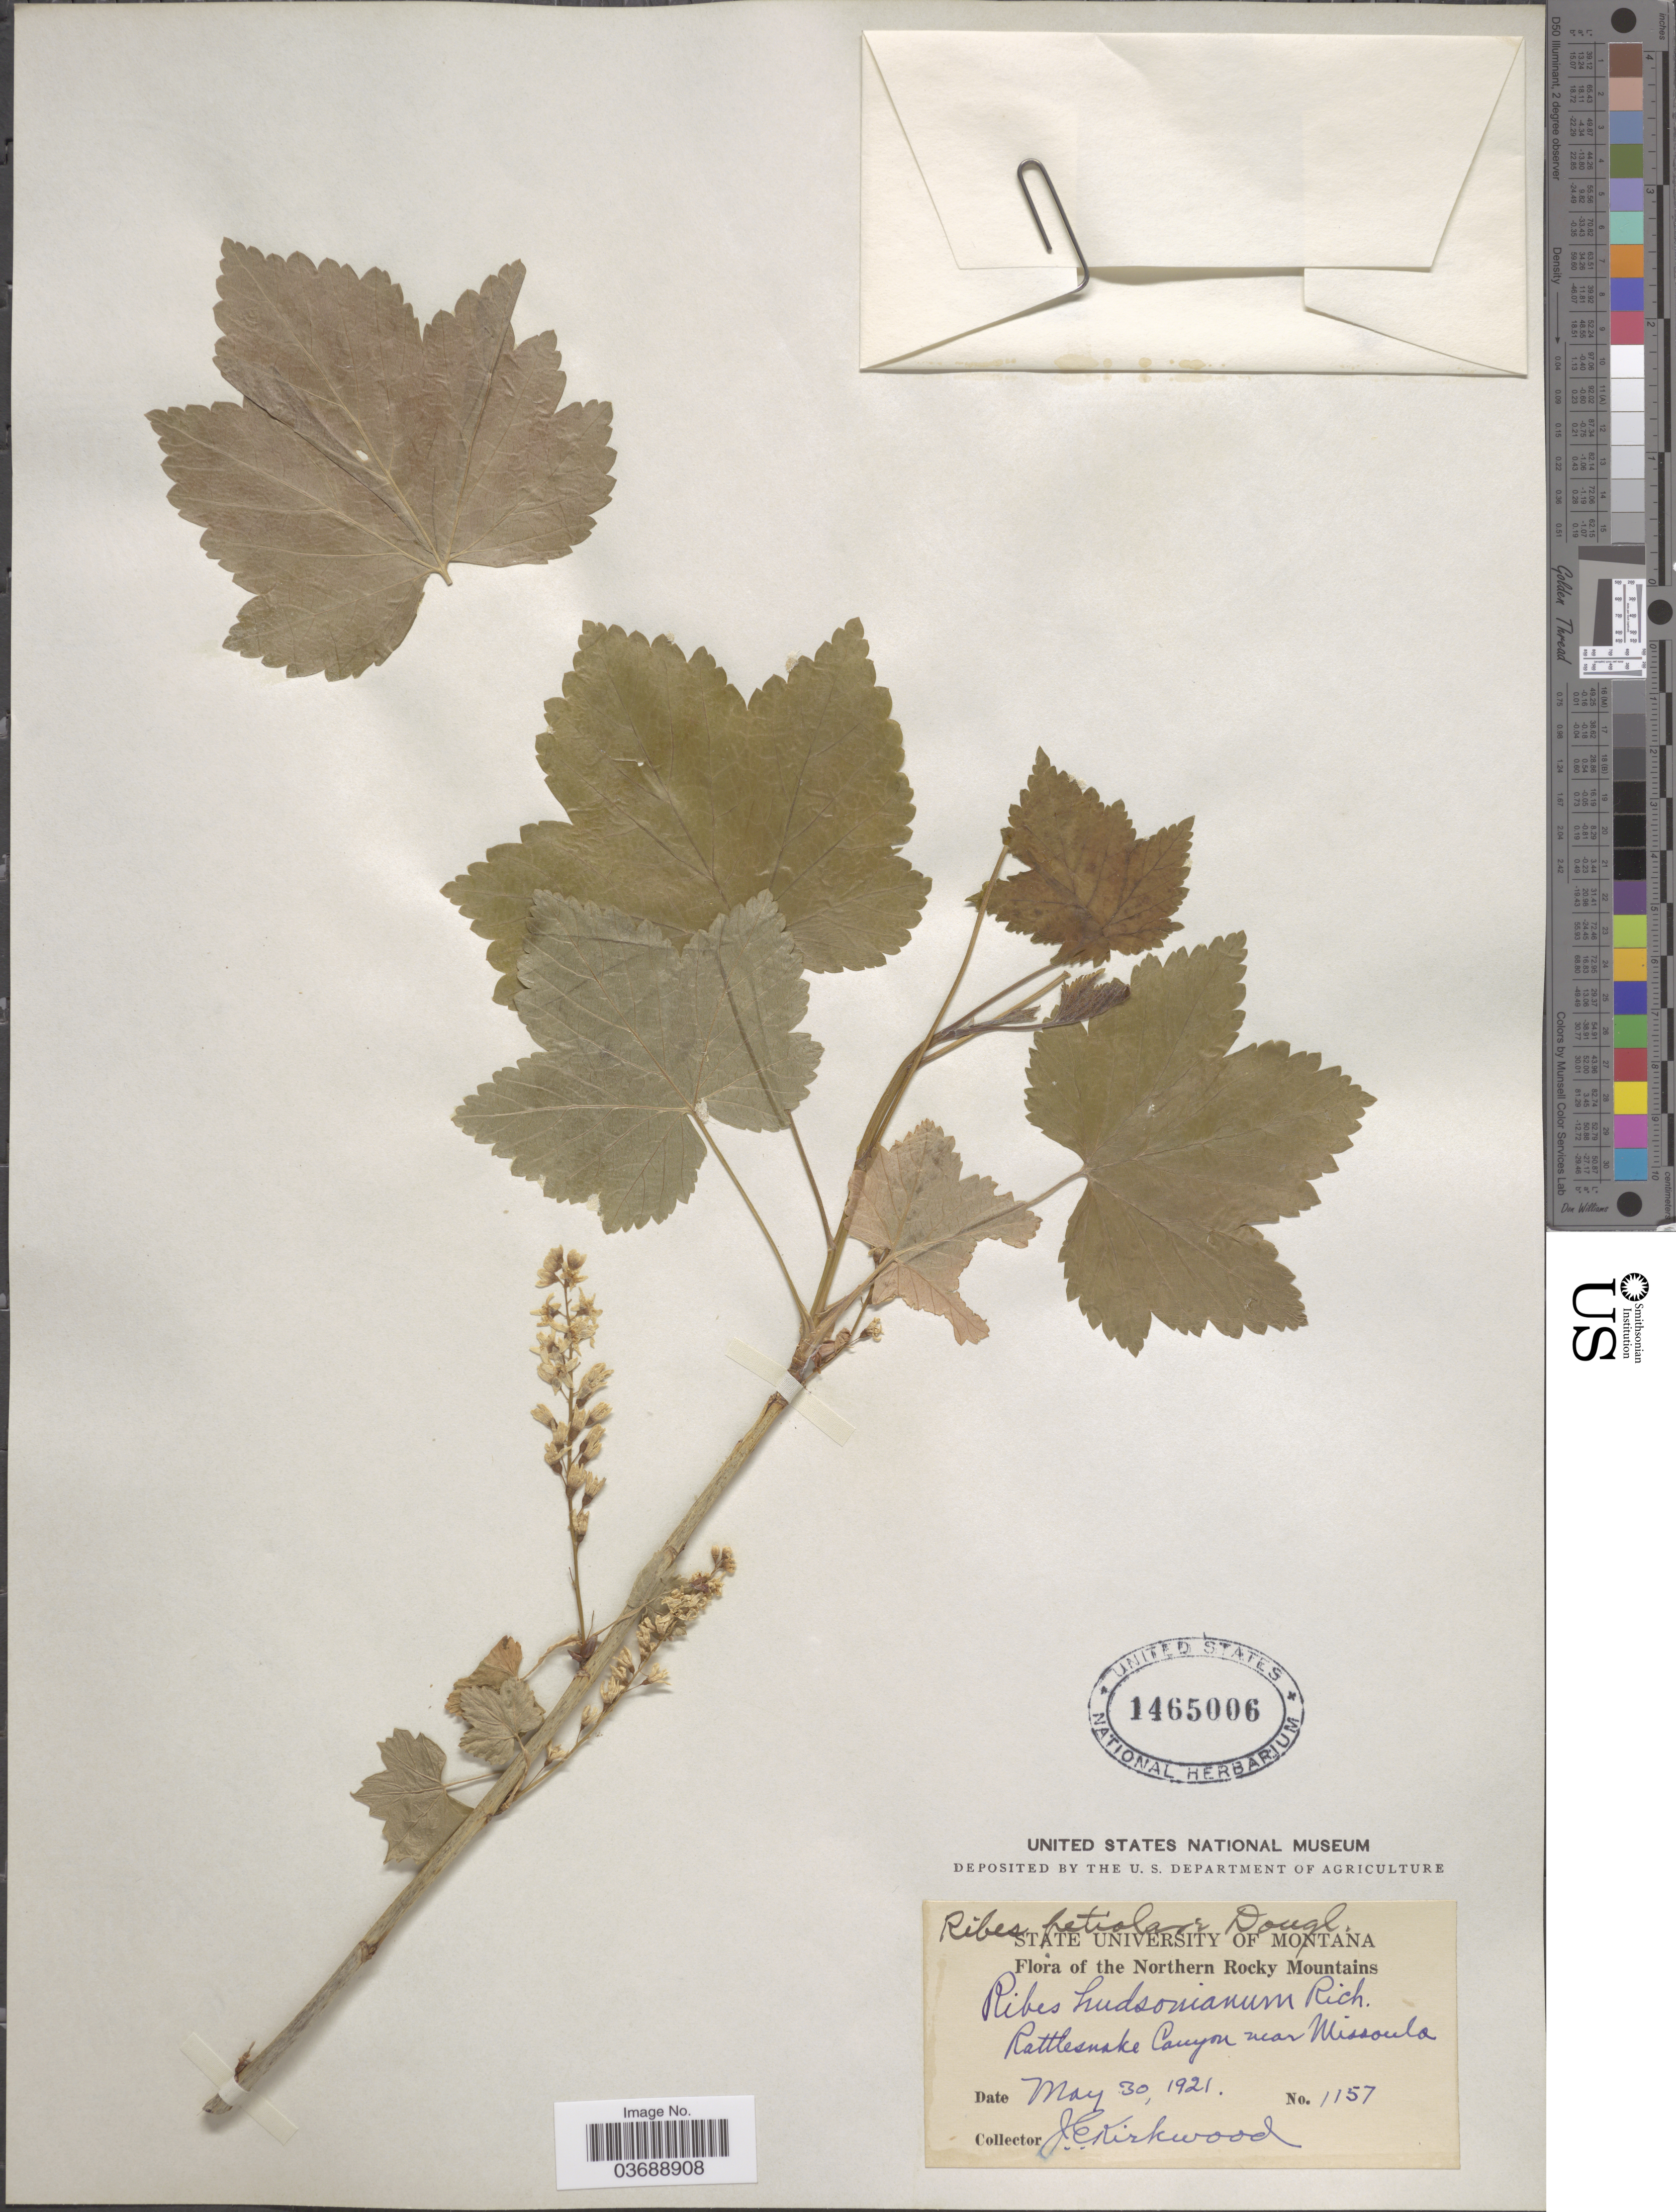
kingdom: Plantae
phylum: Tracheophyta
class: Magnoliopsida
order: Saxifragales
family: Grossulariaceae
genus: Ribes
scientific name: Ribes petiolare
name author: Douglas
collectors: J. Kirkwood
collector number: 1157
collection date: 1921-05-30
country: United States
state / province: Montana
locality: The Northern Rocky Mountains. Rattlesnake Canyon near Missoula.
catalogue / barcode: US 1465006